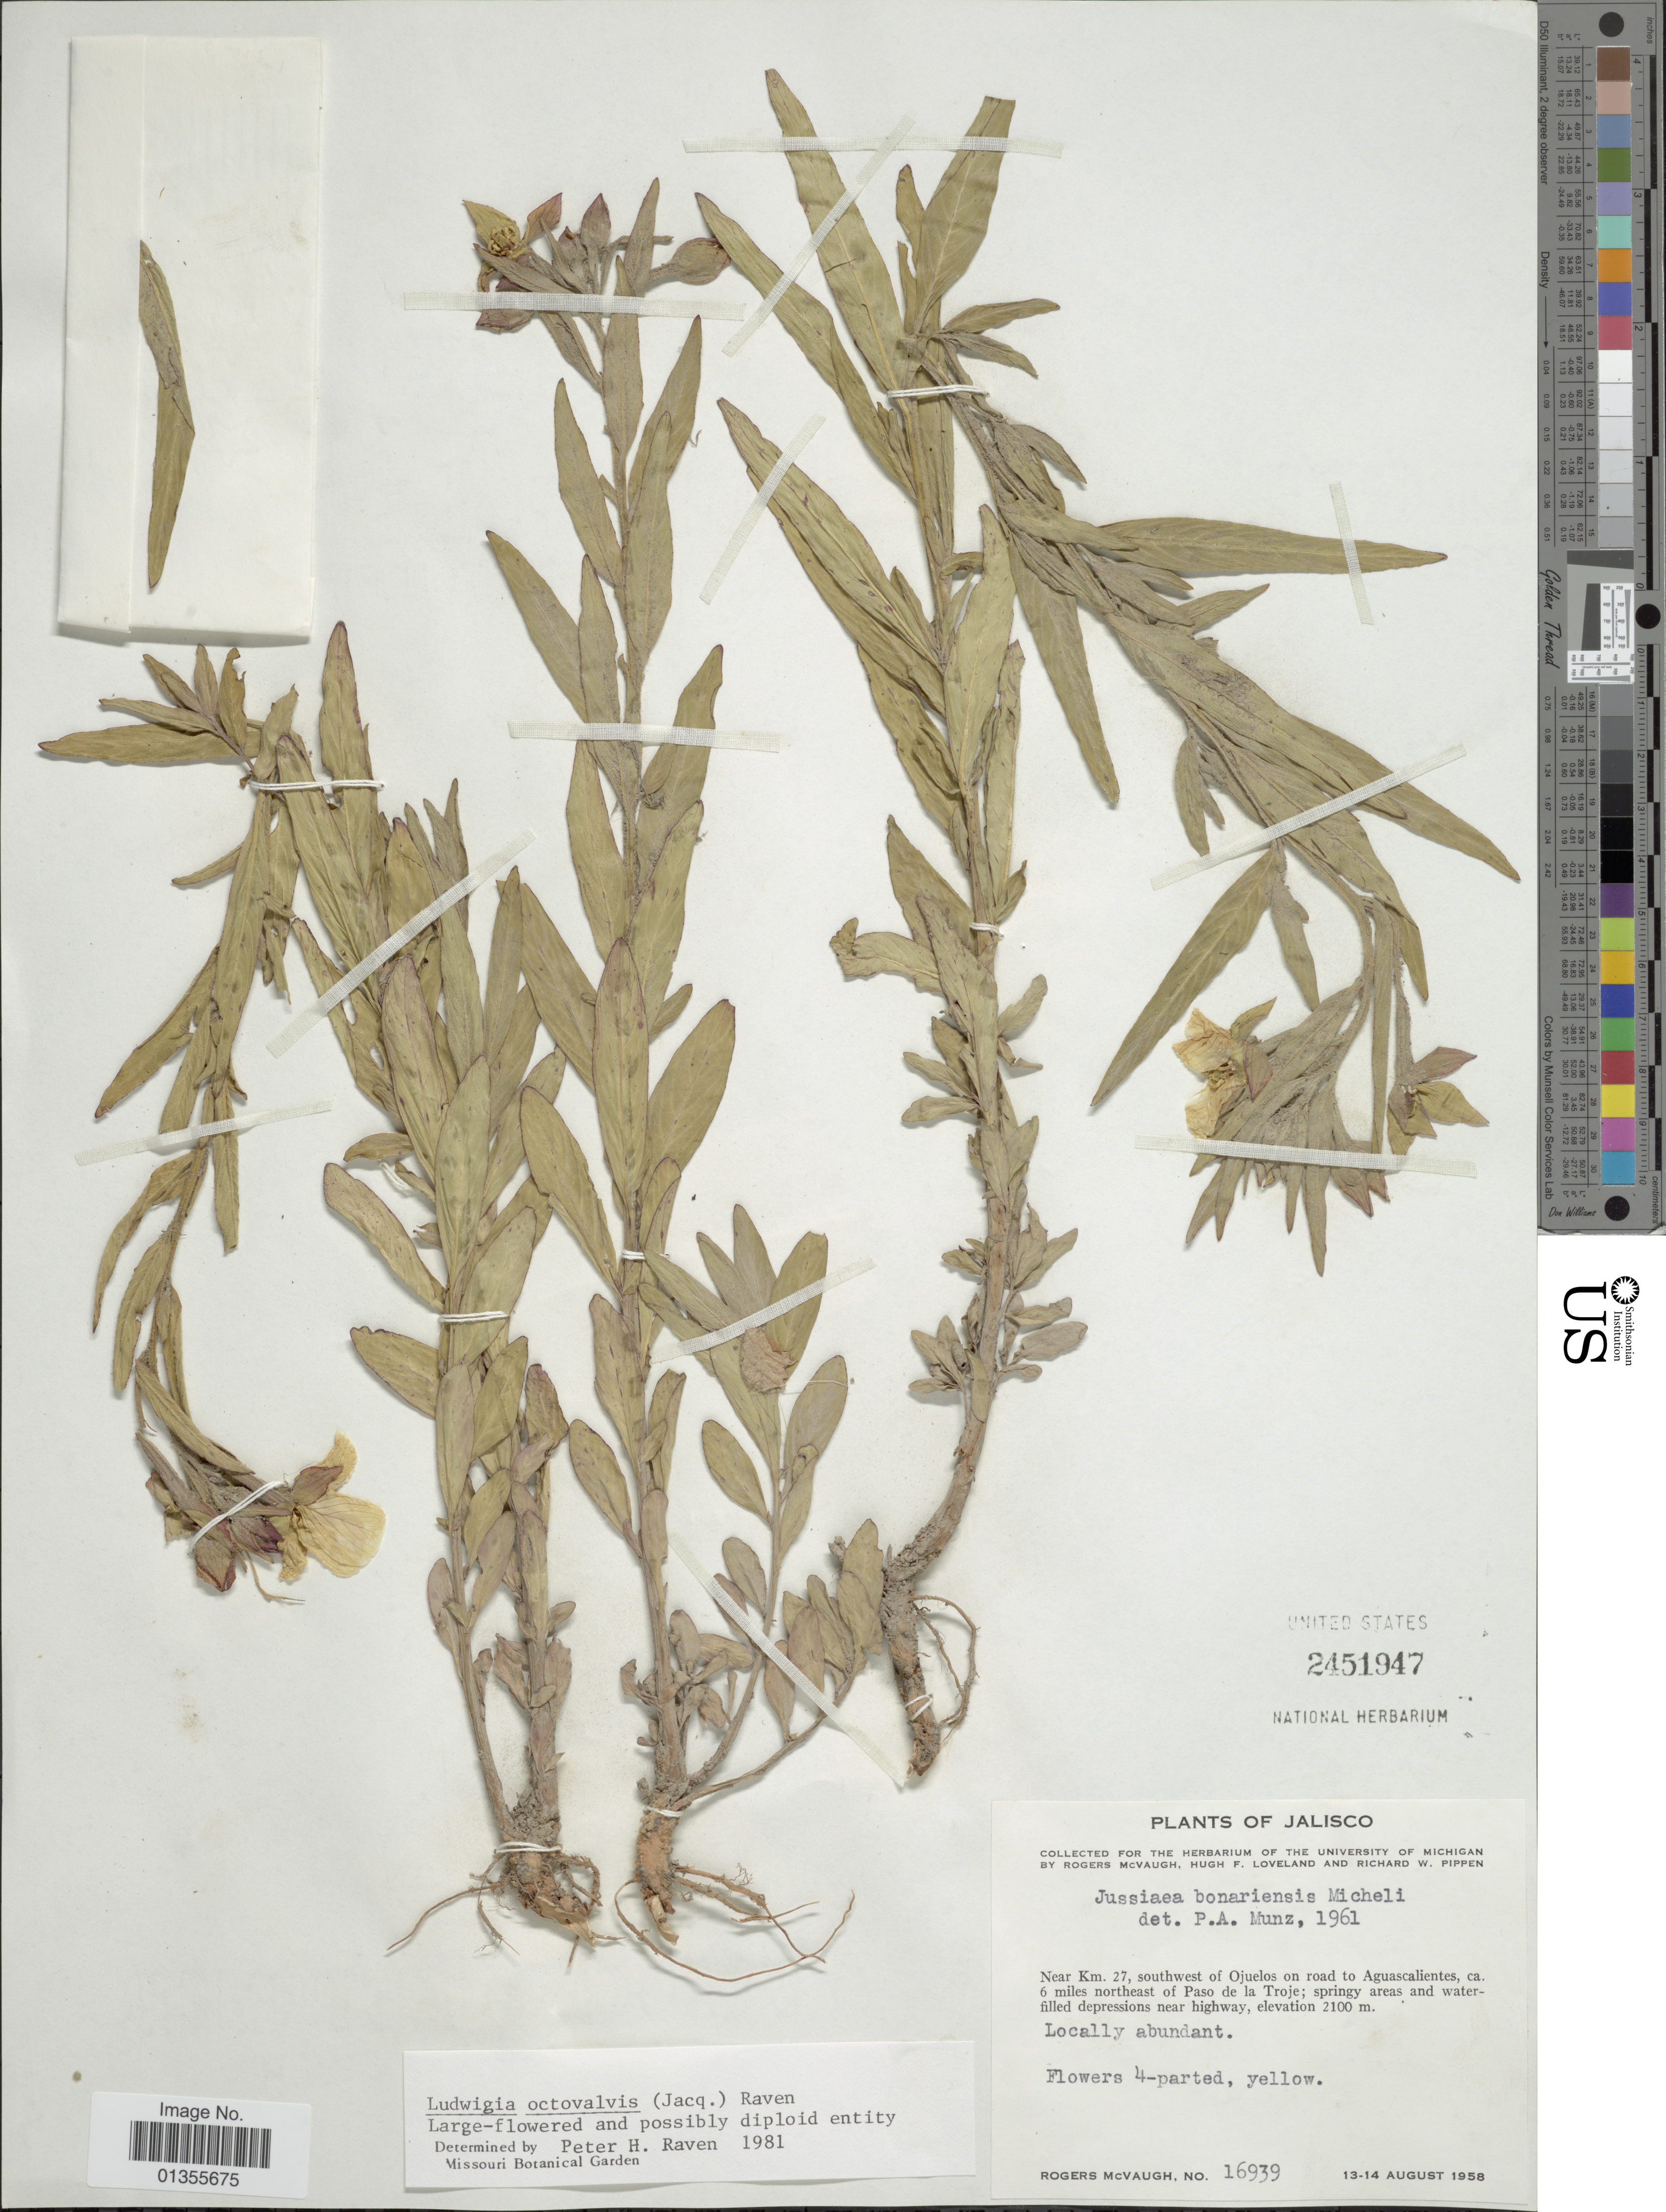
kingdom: Plantae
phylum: Tracheophyta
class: Magnoliopsida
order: Myrtales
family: Onagraceae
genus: Ludwigia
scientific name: Ludwigia octovalvis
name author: (Jacq.) P.H. Raven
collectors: R. McVaugh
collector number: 16939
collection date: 1958-08-13/1958-08-14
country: Mexico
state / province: Jalisco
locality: Near Km. 27, southwest of Ojuelos on road to Aguascalientes, ca. 6 miles northeast of Paso de la Troje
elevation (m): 2100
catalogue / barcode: US 2451947